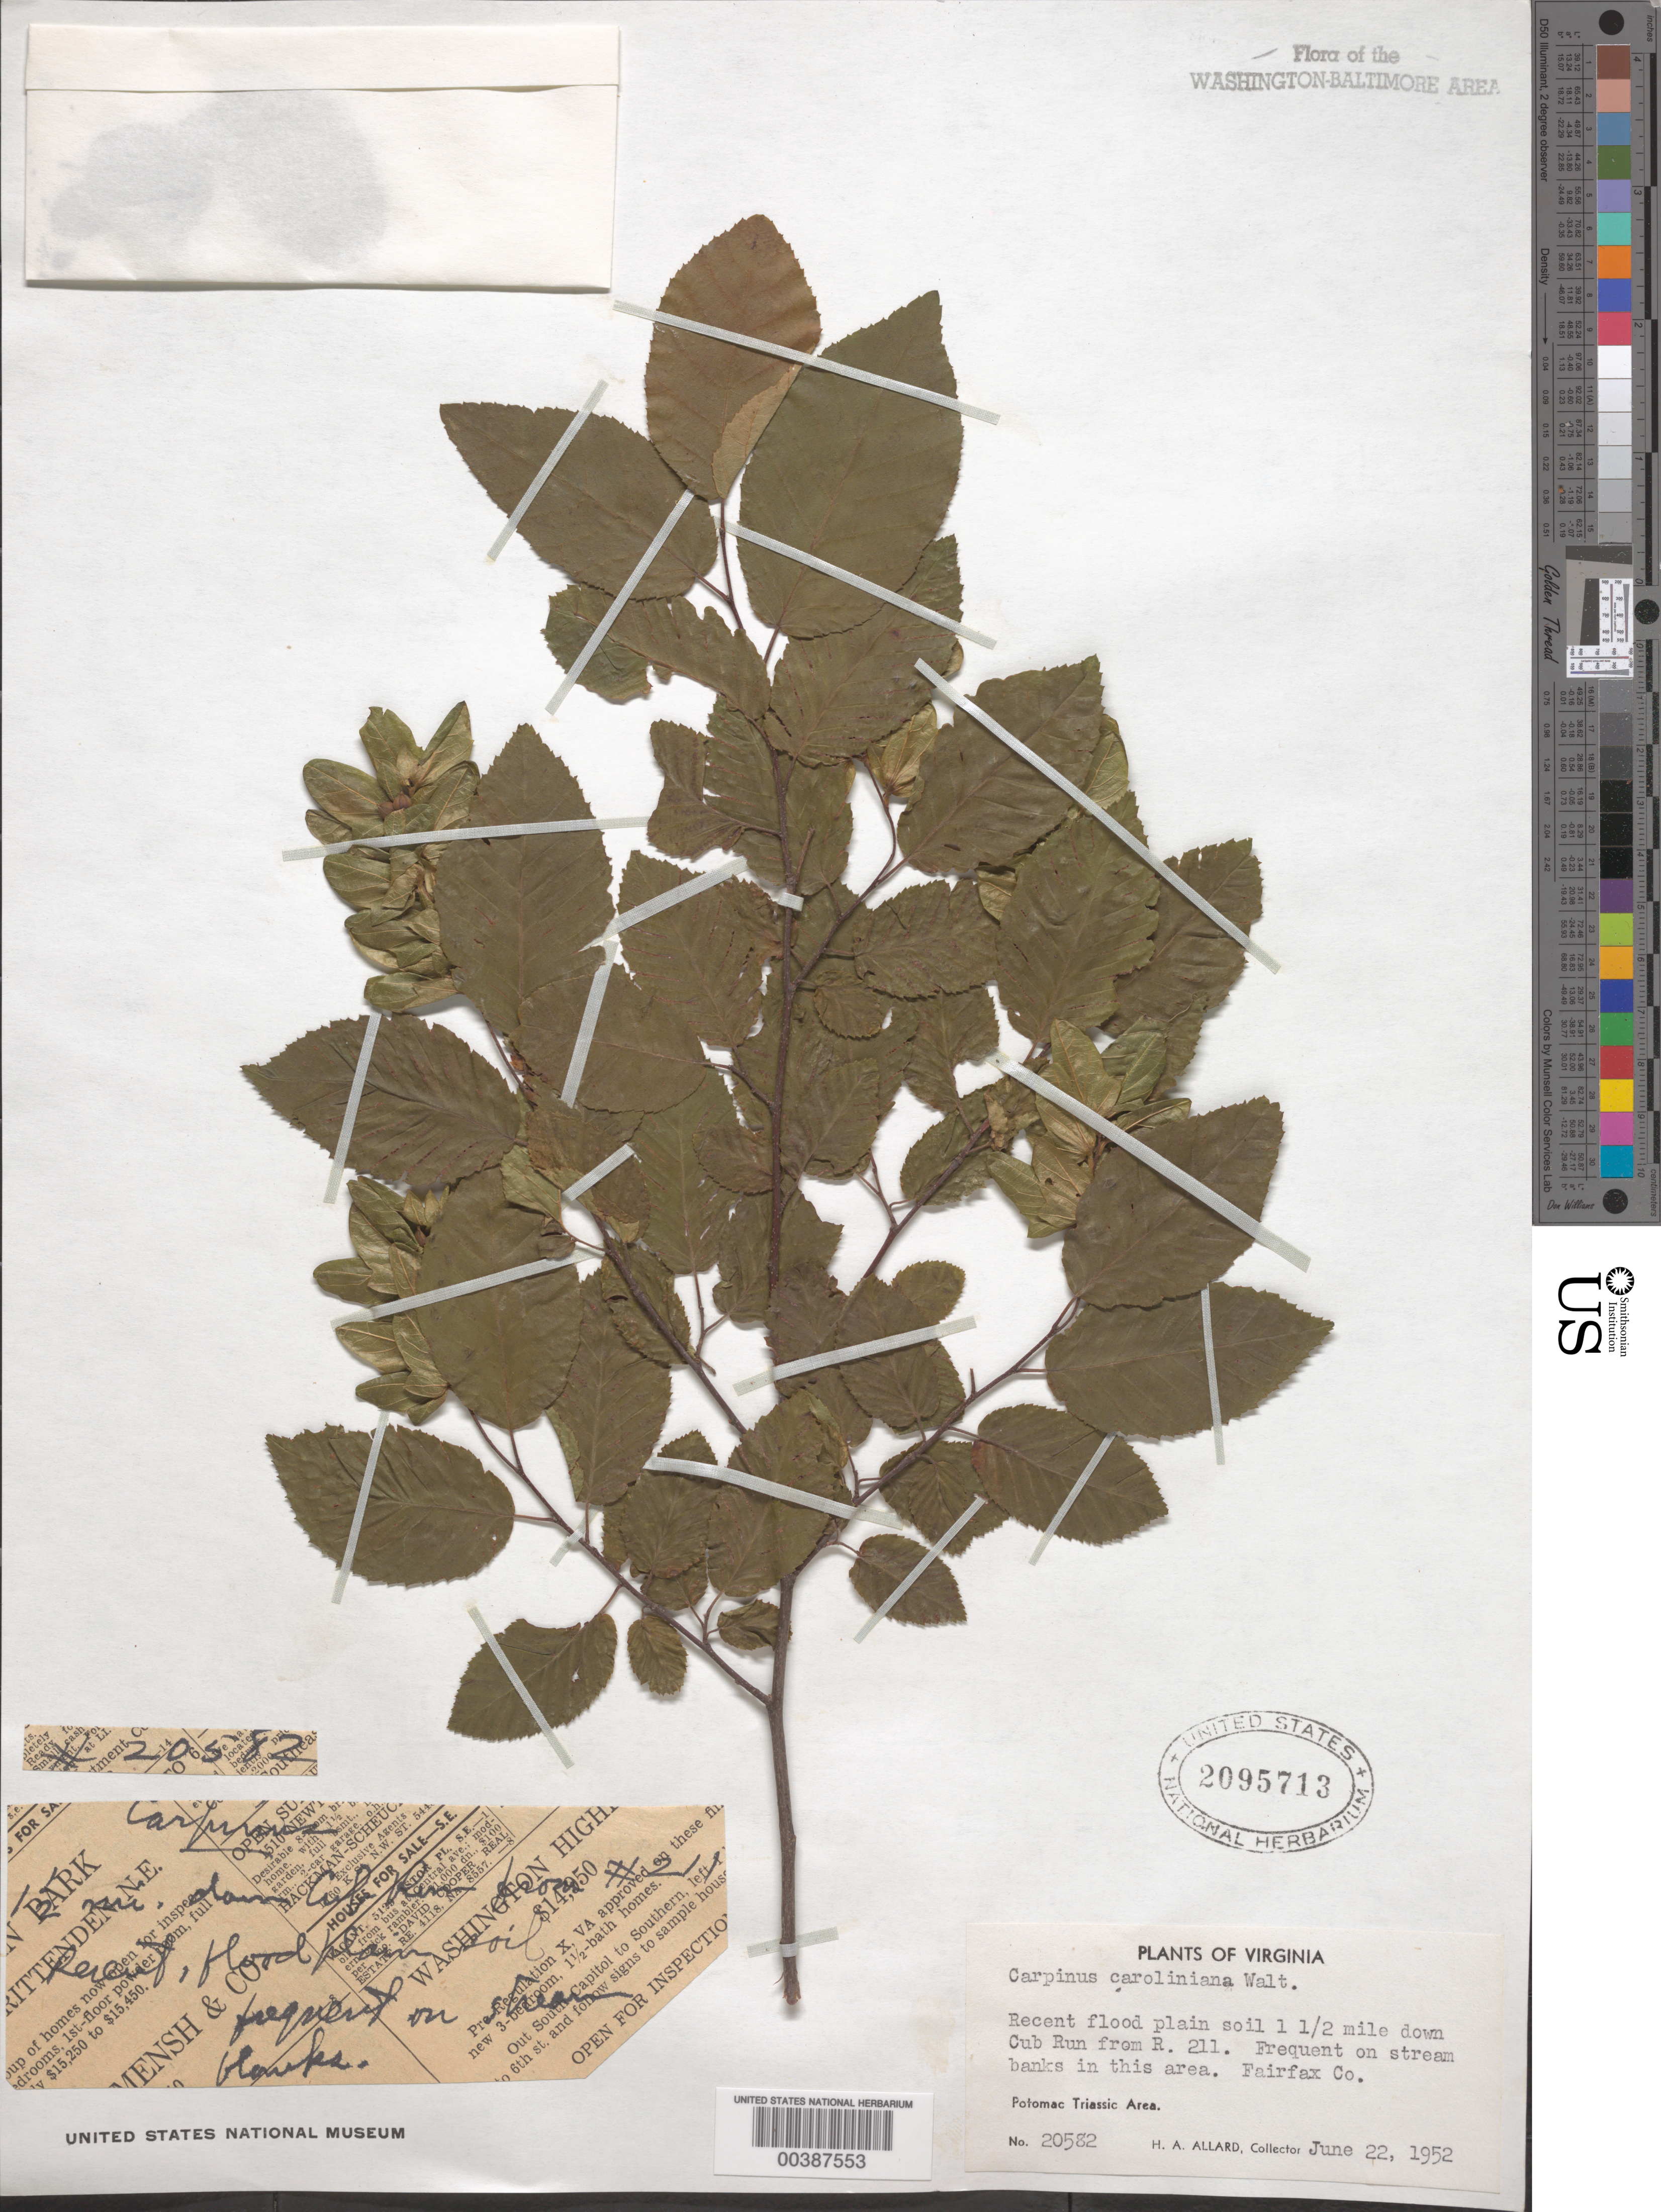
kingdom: Plantae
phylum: Tracheophyta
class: Magnoliopsida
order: Fagales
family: Betulaceae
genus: Carpinus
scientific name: Carpinus caroliniana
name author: Walter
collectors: H. A. Allard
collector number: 20582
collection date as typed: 22 Jun 1952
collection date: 1952-06-22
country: United States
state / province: Virginia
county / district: Fairfax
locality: downstream from Route 211 on Cub Run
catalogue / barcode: US 2095713